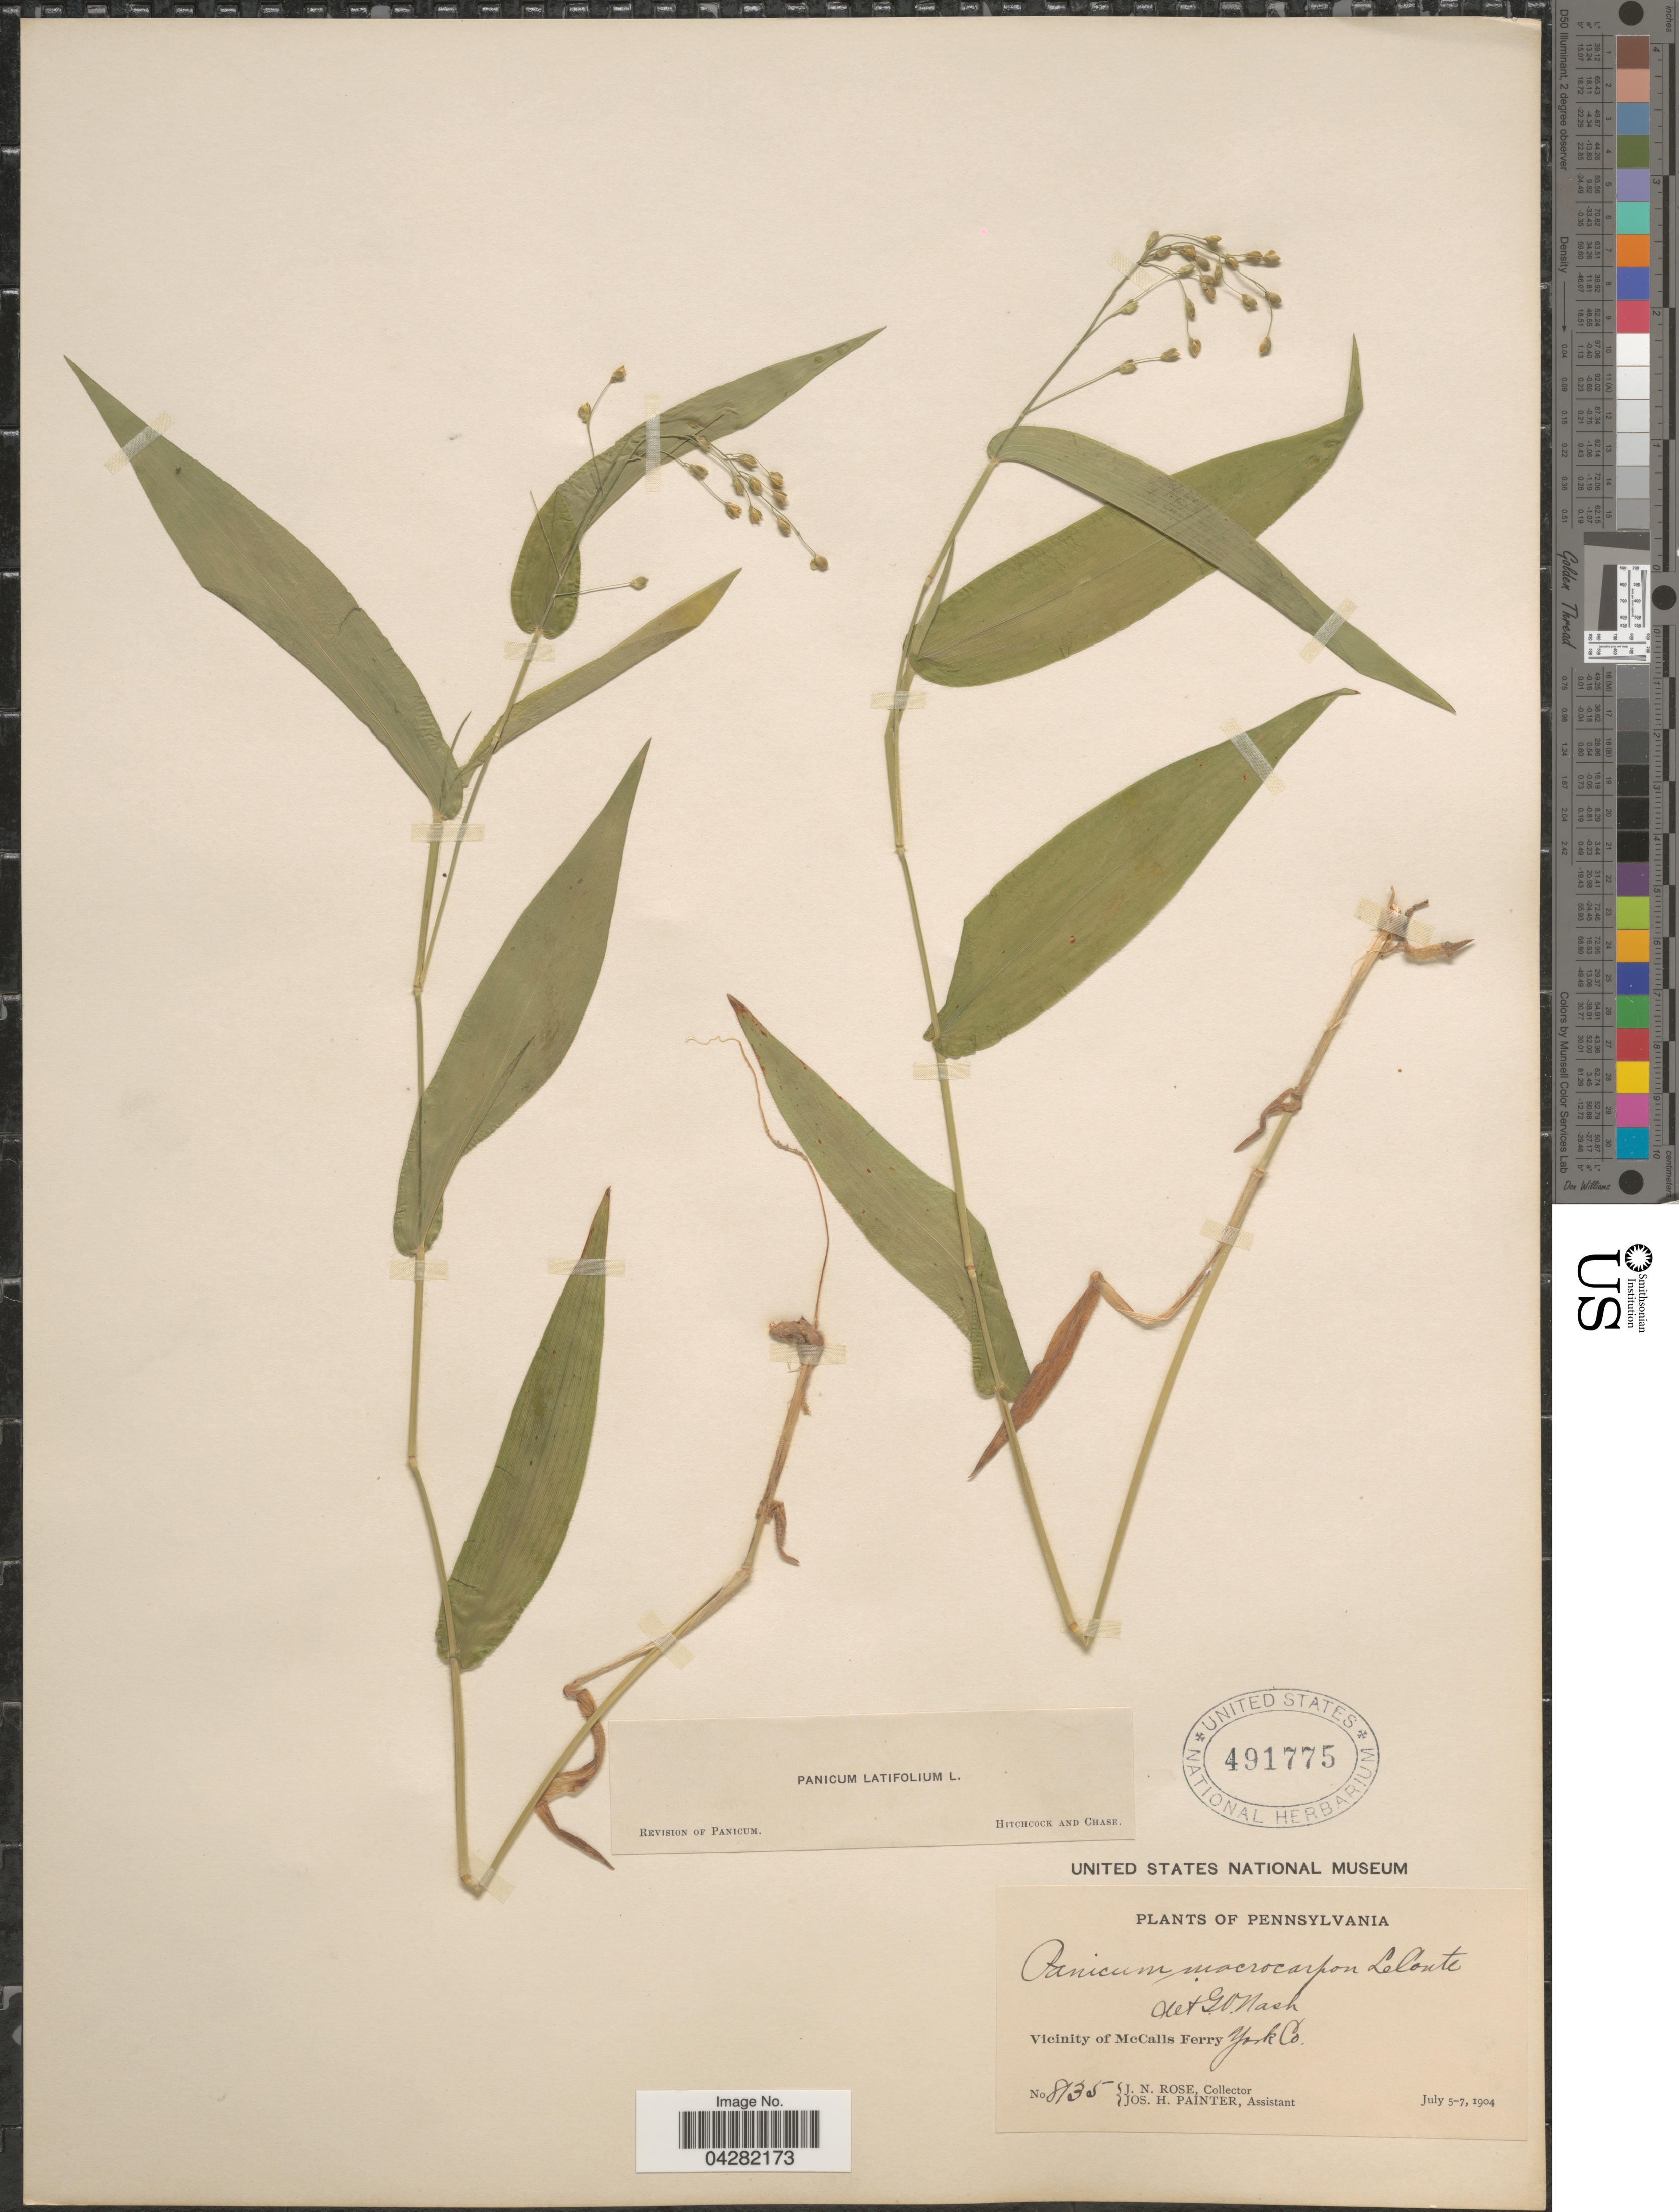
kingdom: Plantae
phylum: Tracheophyta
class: Liliopsida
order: Poales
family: Poaceae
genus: Dichanthelium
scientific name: Dichanthelium latifolium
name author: (L.) Harvill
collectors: J. N. Rose & J. H. Painter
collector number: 8135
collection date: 1904-07-05/1904-07-07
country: United States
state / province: Pennsylvania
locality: Vicinity of McCalls Ferry. York Co.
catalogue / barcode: US 491775